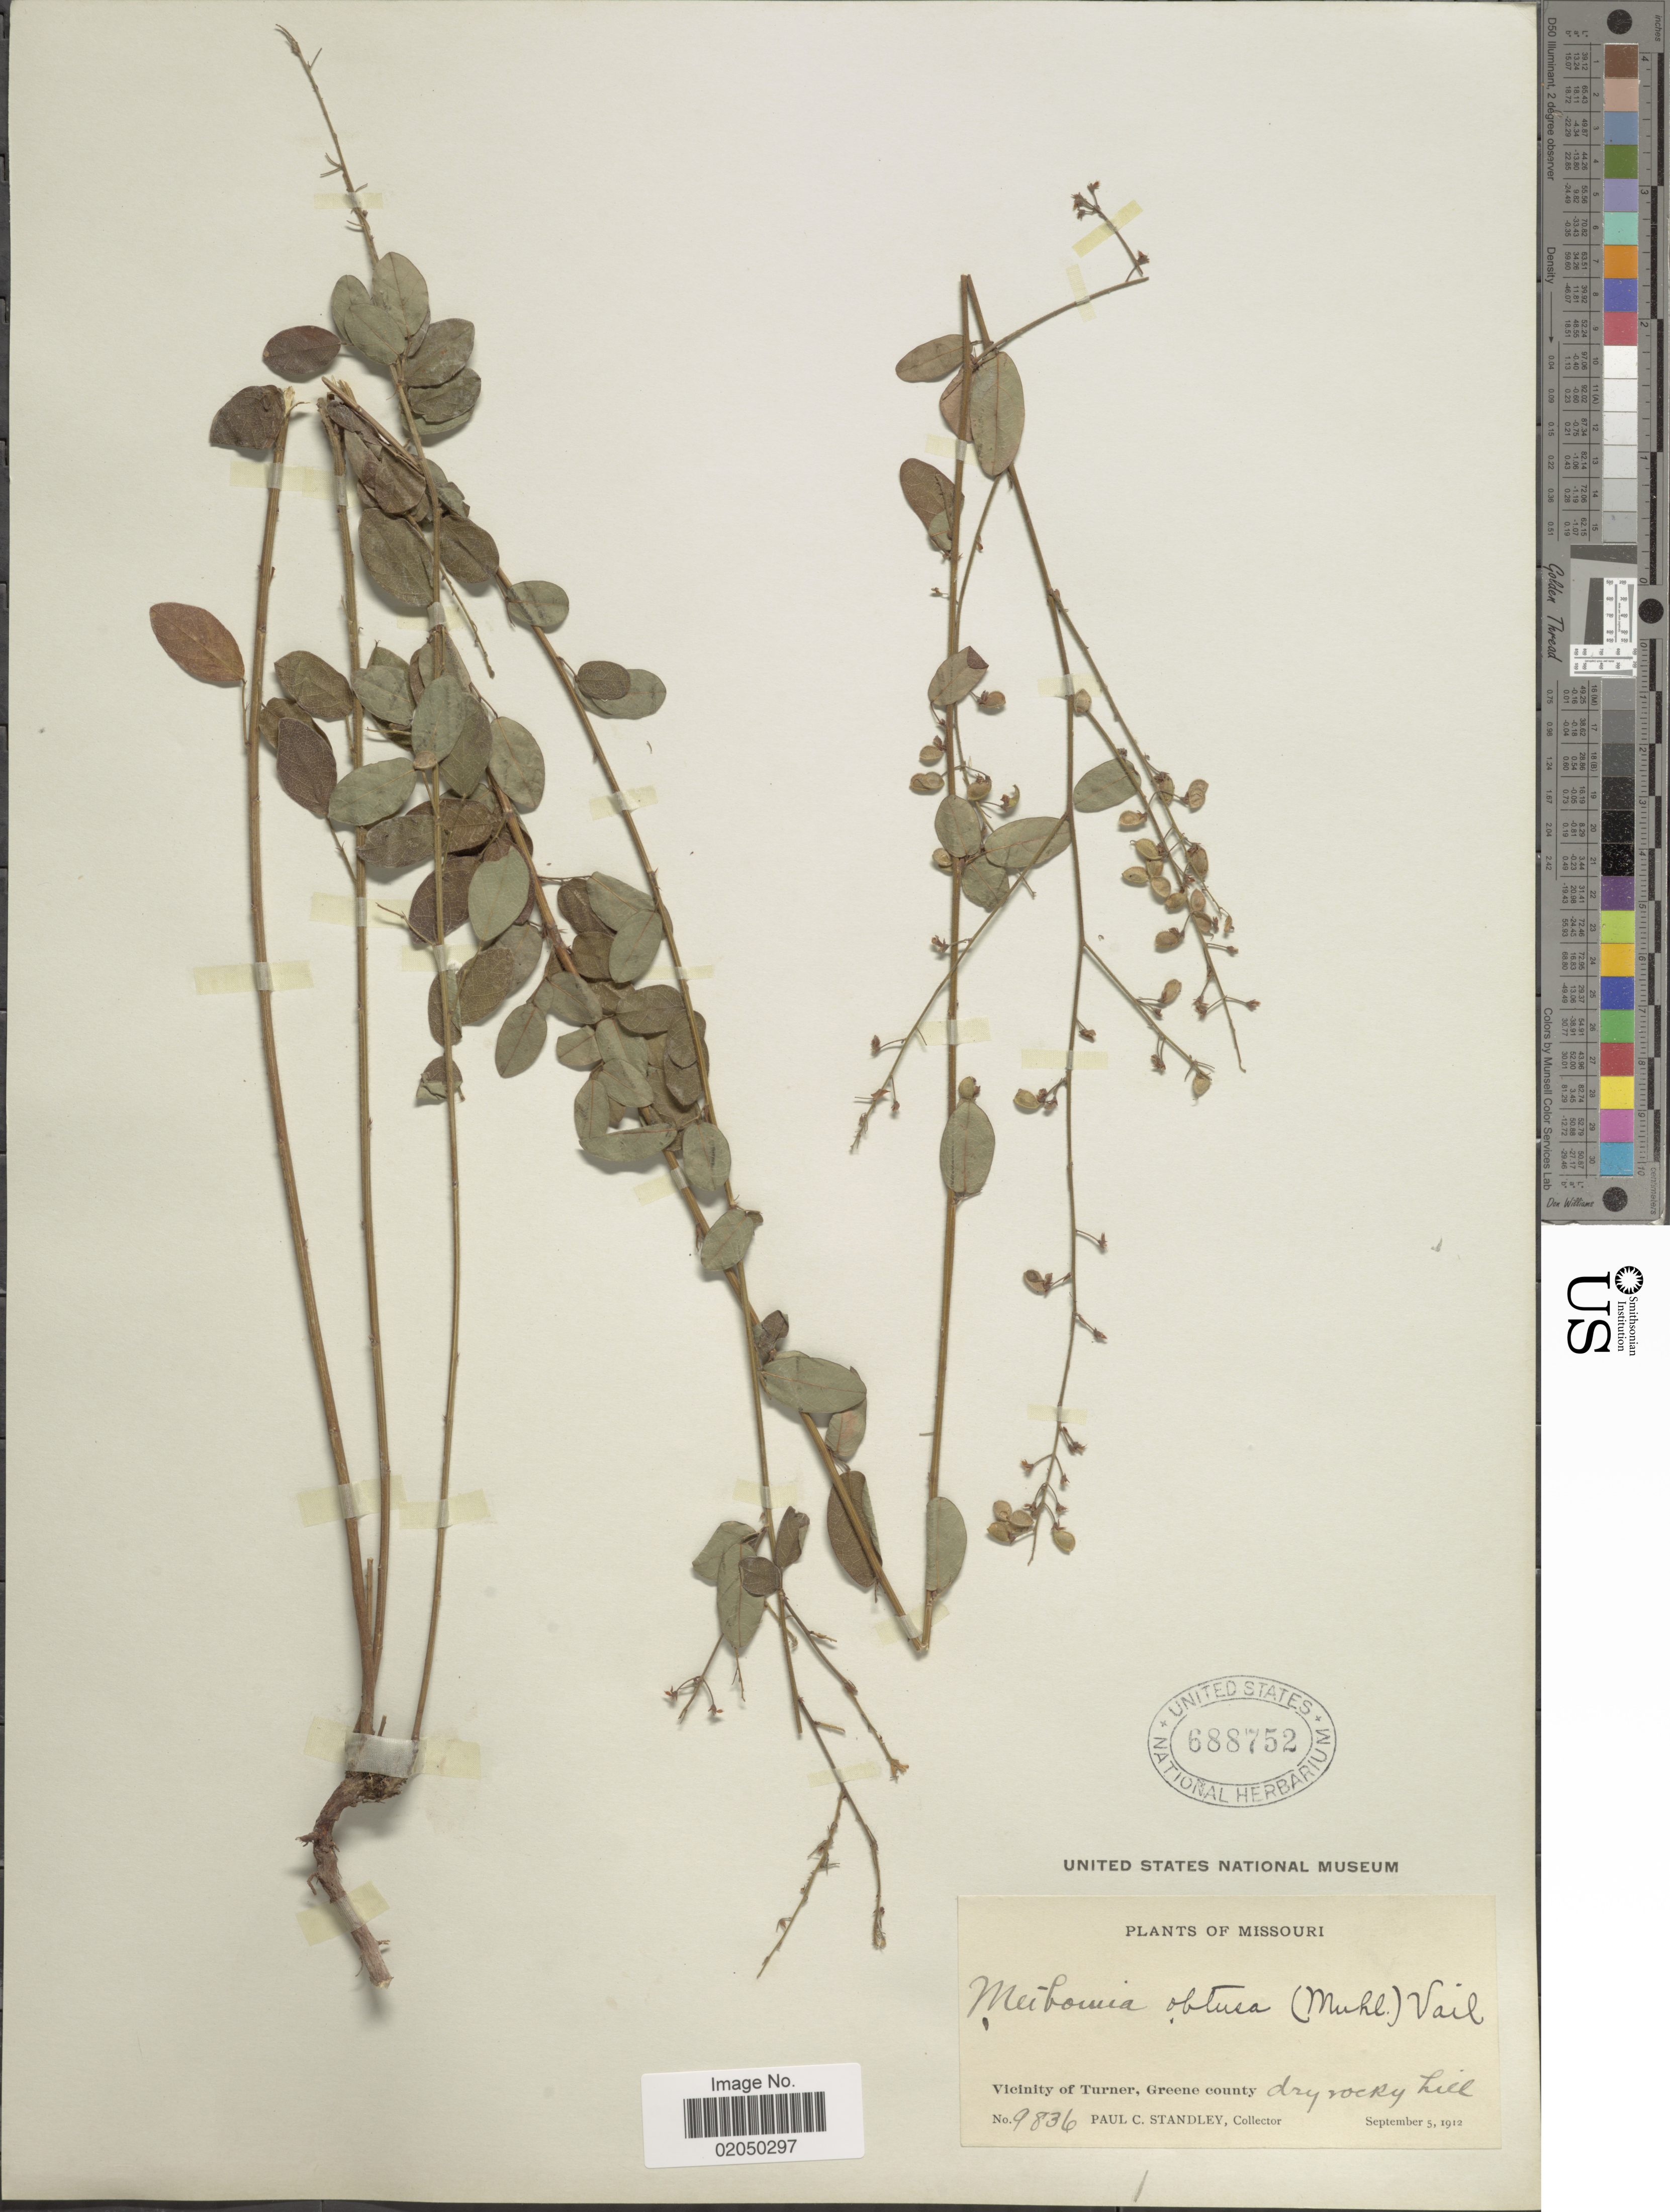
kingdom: Plantae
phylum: Tracheophyta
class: Magnoliopsida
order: Fabales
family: Fabaceae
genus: Desmodium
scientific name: Desmodium ciliare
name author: (Muhl. ex Willd.) DC.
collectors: P. C. Standley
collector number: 9836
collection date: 1912-09-05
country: United States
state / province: Missouri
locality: Vicinity of Turner, Greene County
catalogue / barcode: US 688752